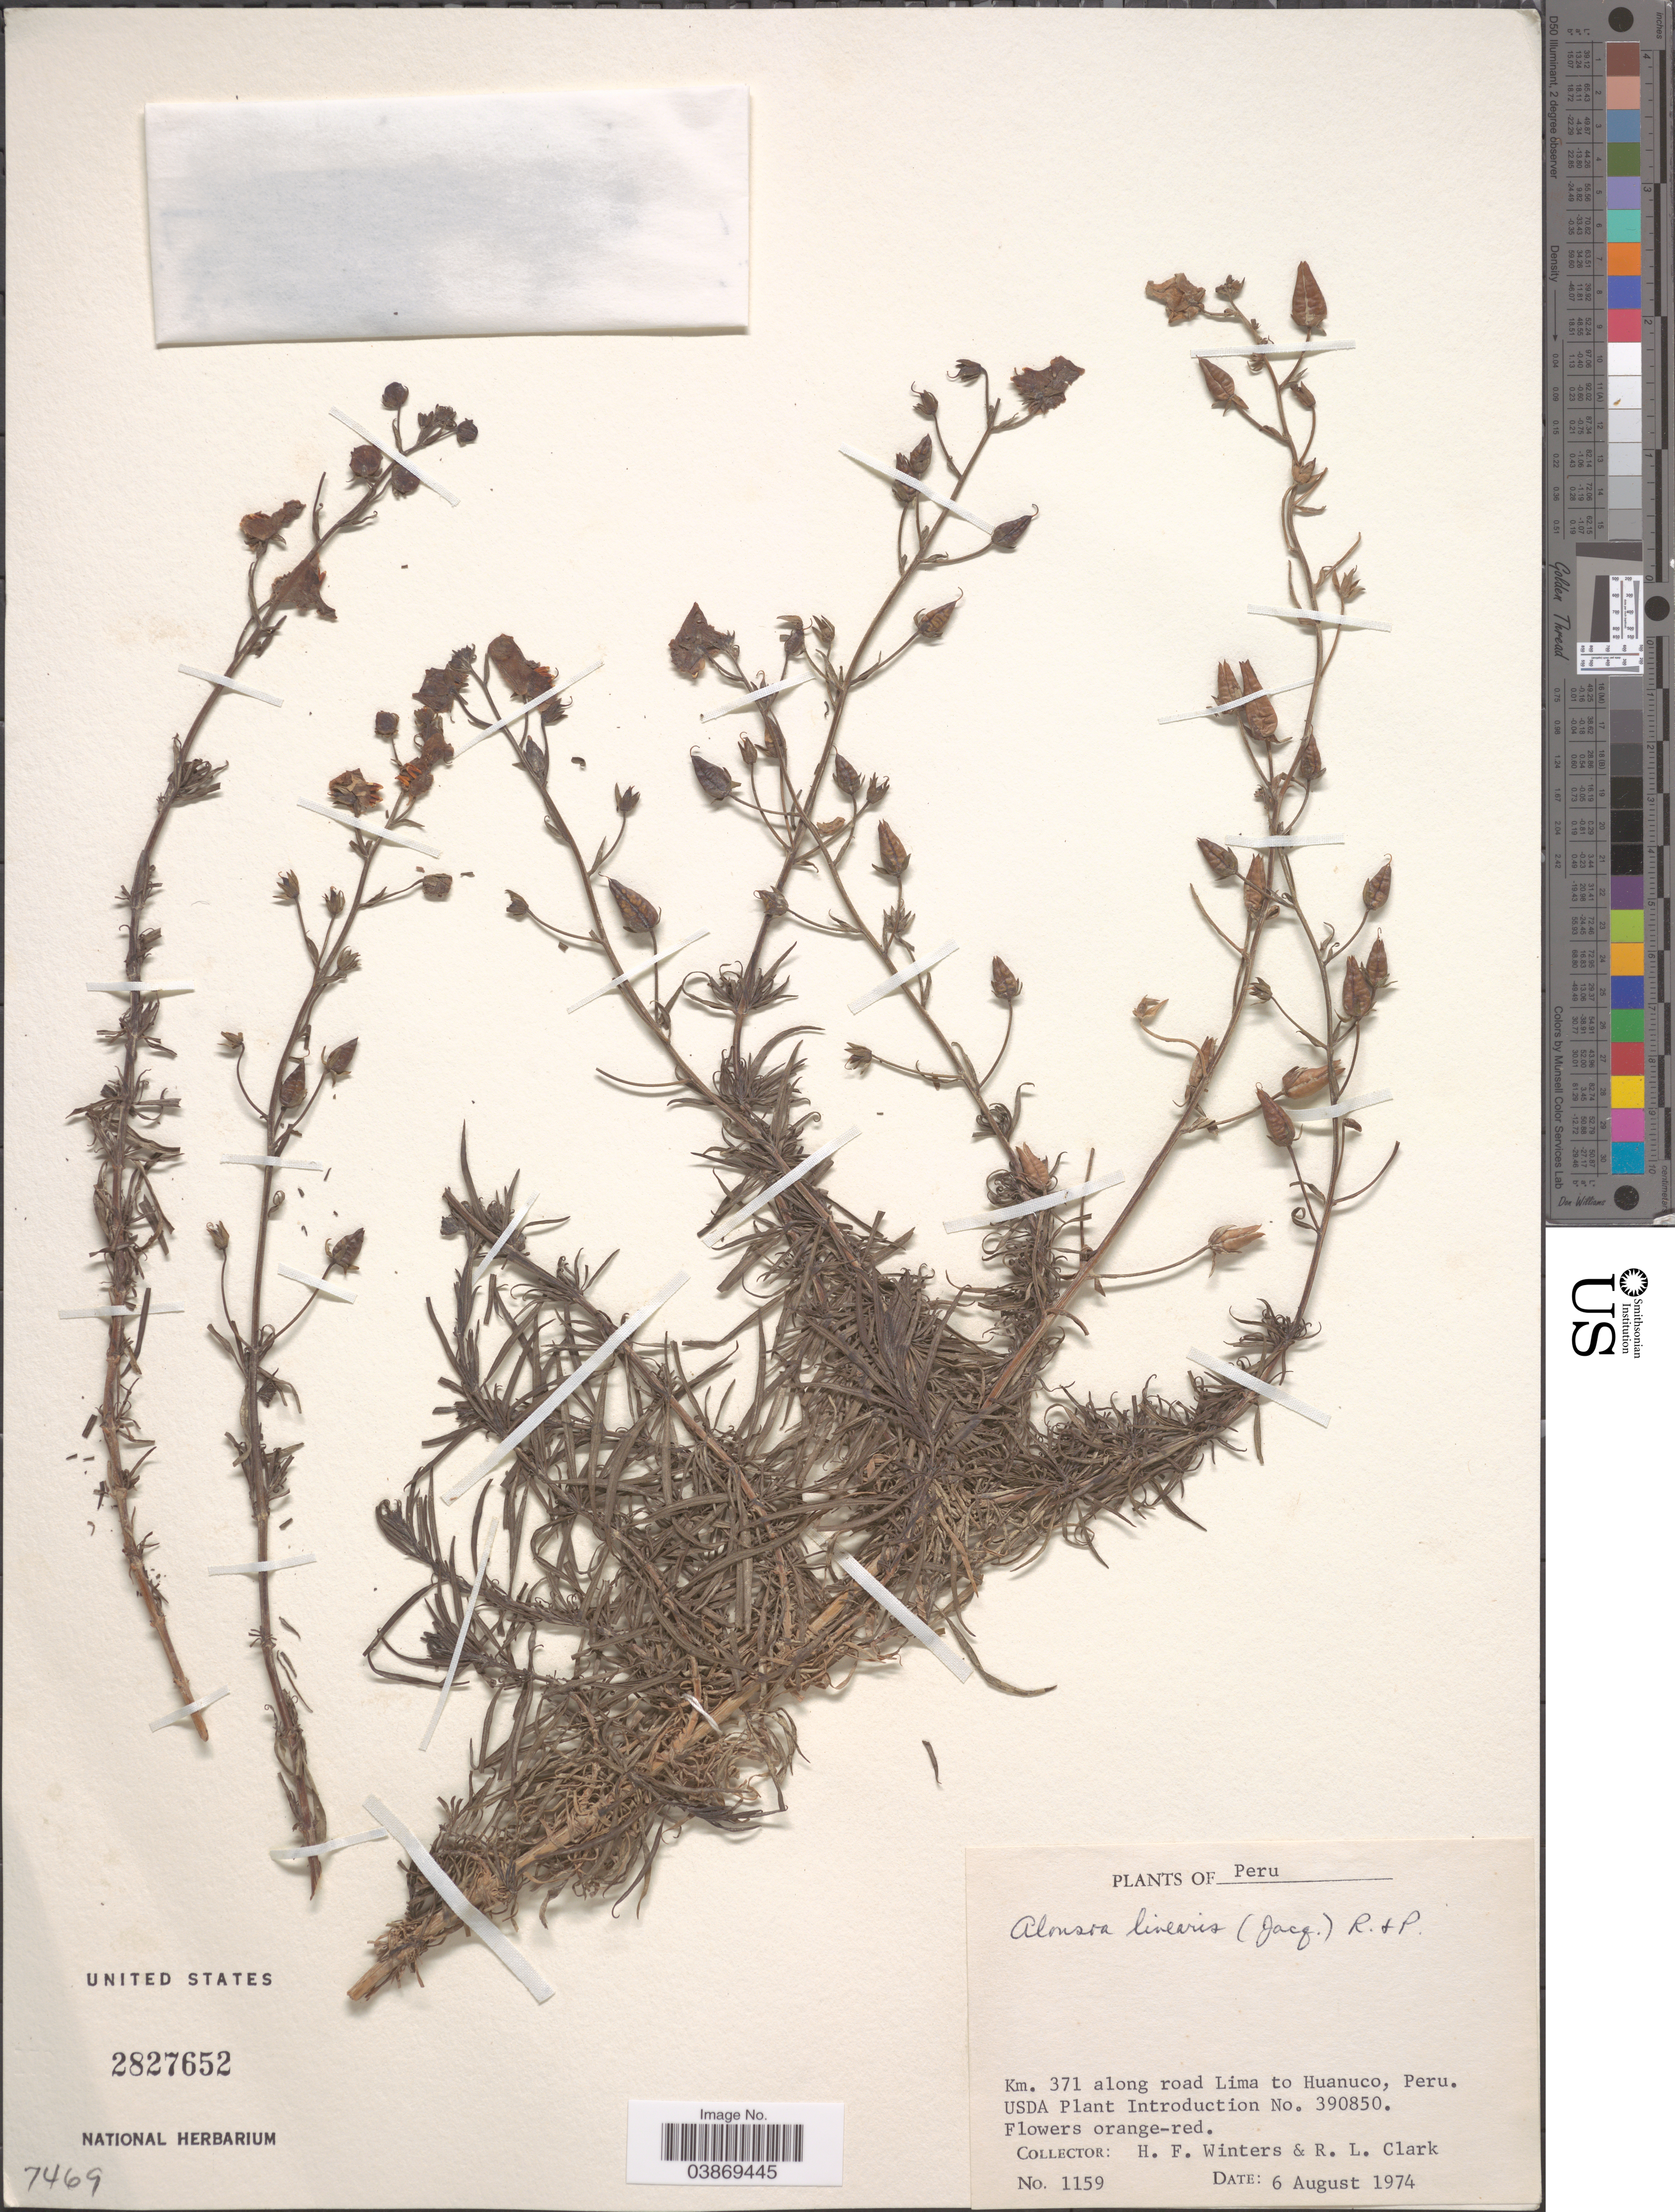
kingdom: Plantae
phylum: Tracheophyta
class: Magnoliopsida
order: Lamiales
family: Scrophulariaceae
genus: Alonsoa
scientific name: Alonsoa linearis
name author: (Jacq.) Ruiz & Pav.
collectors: H. Winters & R. L. Clark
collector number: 1159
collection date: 1974-08-06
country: Peru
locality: Km. 371 along road Lima to Huanuco.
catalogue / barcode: US 2827652